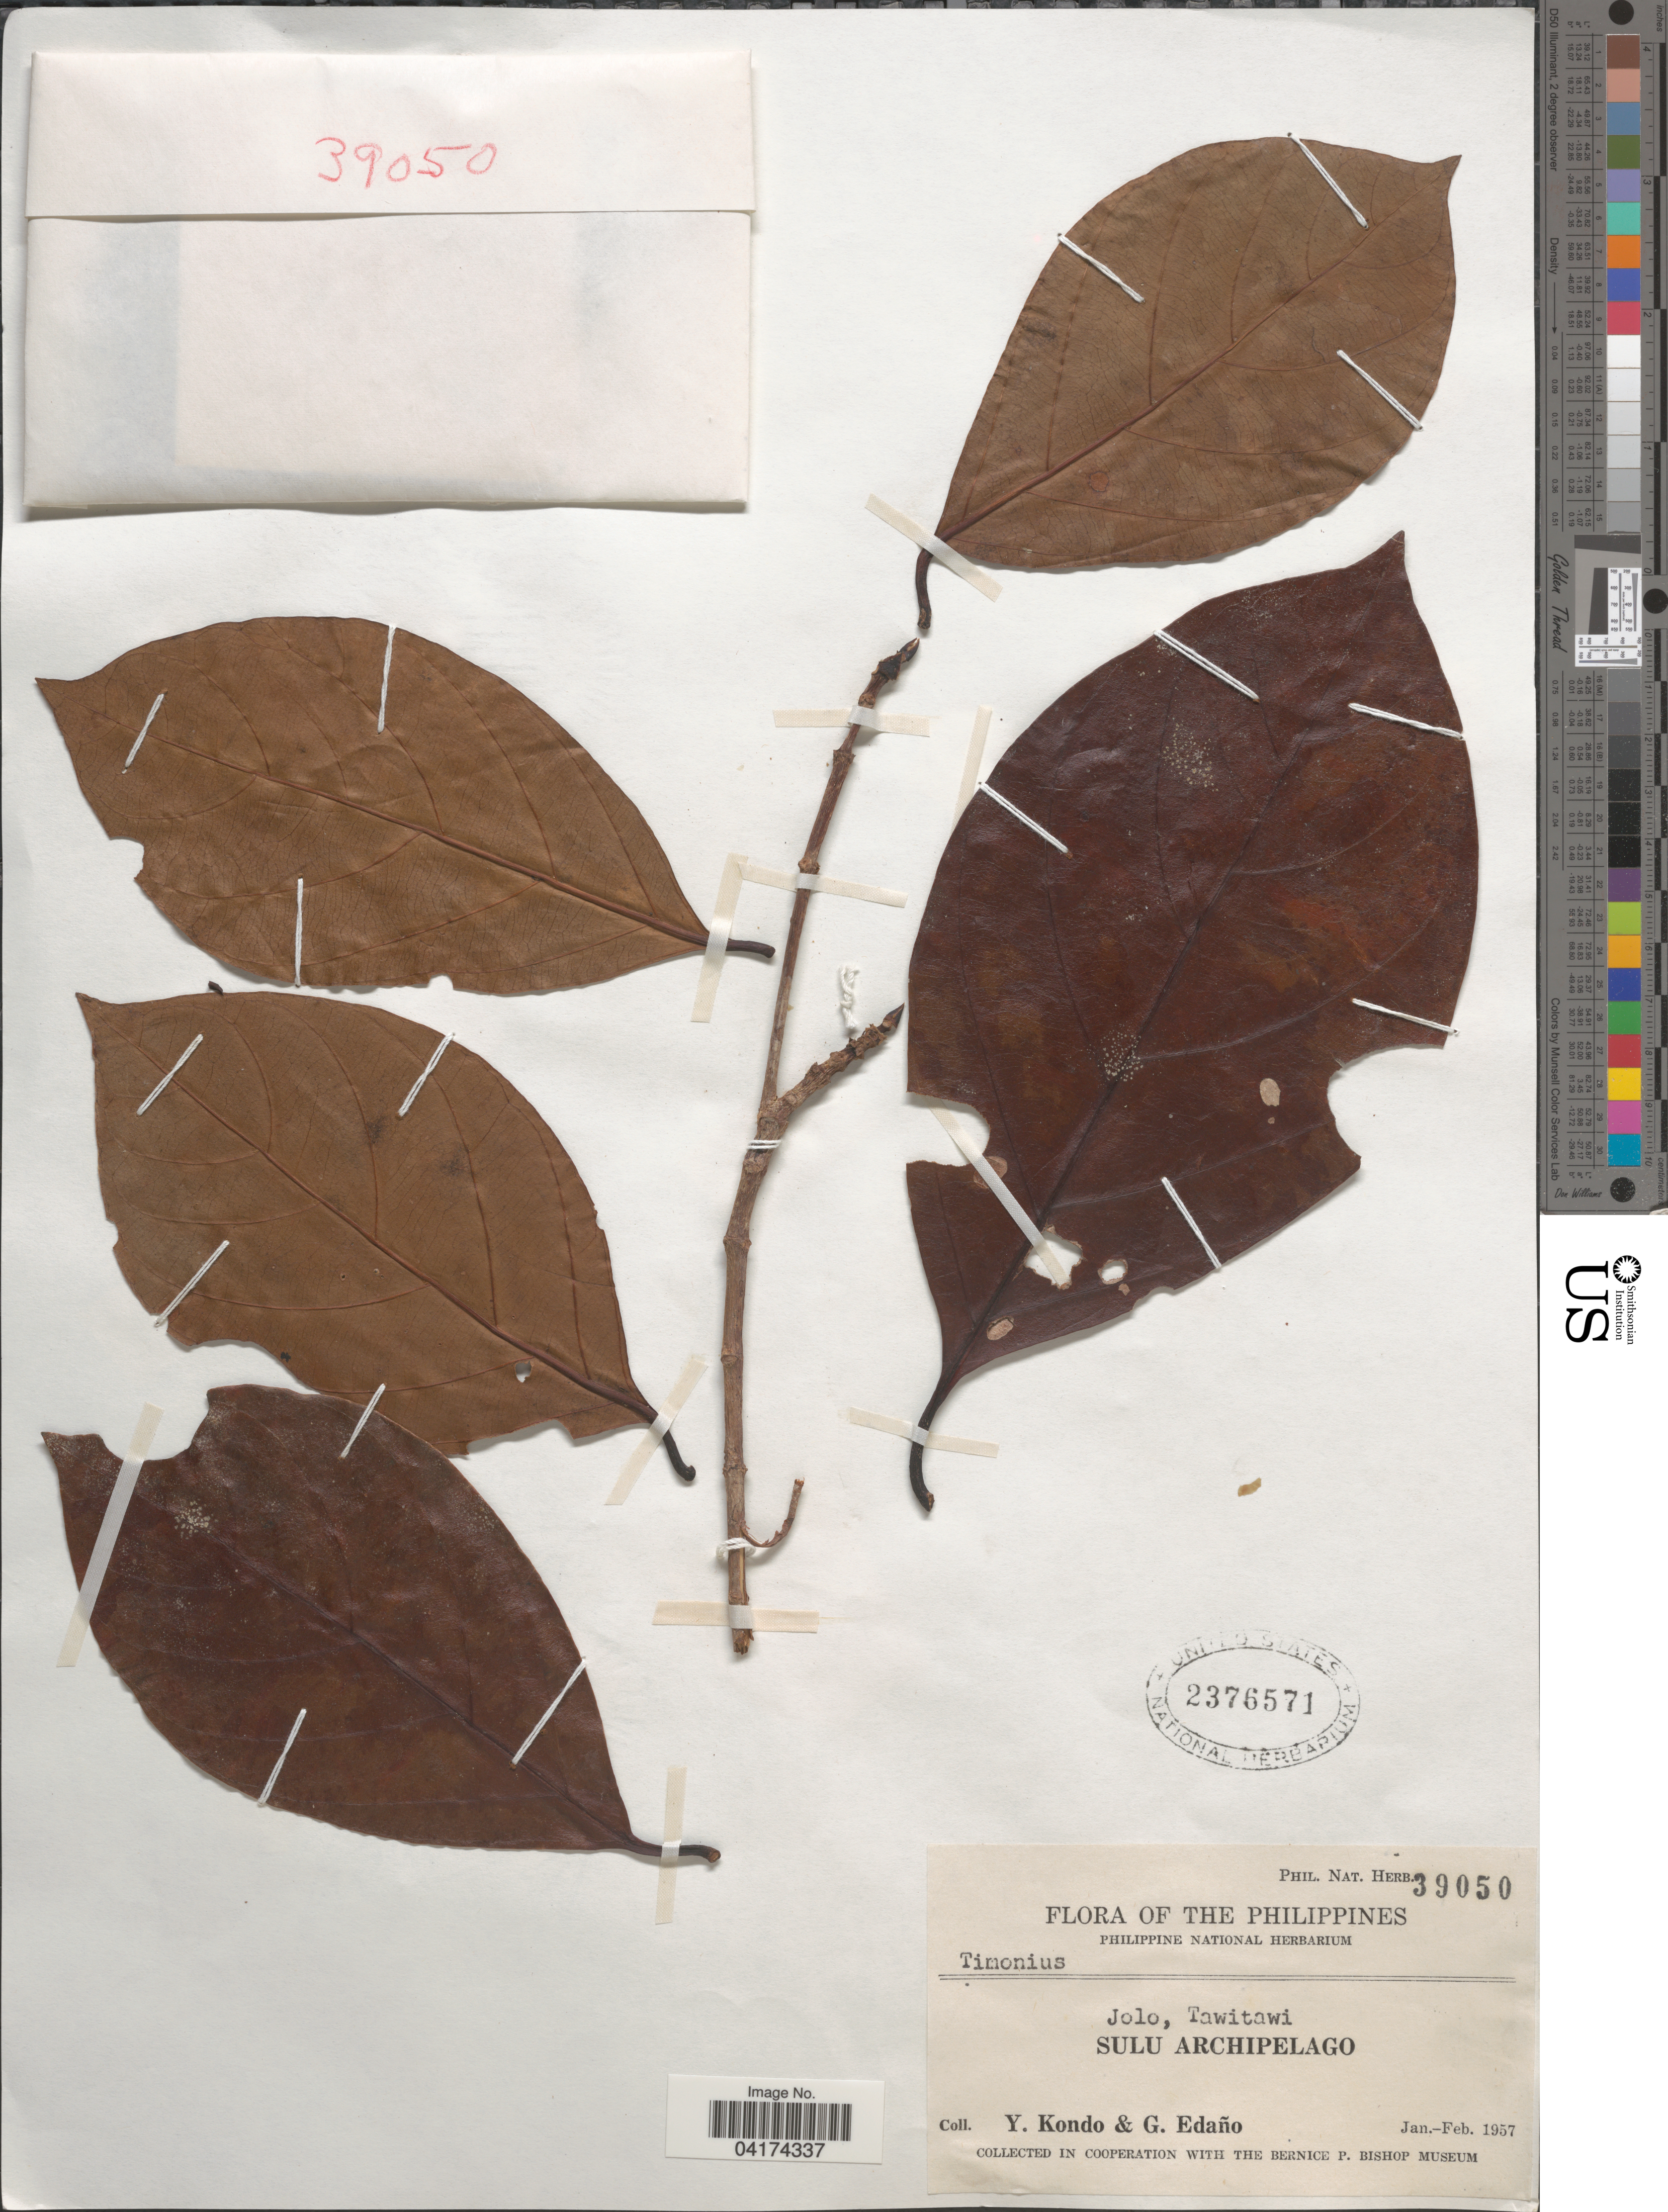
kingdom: Plantae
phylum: Tracheophyta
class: Magnoliopsida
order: Gentianales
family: Rubiaceae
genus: Timonius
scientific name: Timonius sp.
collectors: Y. Kondo & G. Edaño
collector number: Phil. Nat. Herb. 39050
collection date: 1957-01/1957-02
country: Philippines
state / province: Muslim Mindanao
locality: Jolo, Tawitawi. Sulu Archipelago.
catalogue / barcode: US 2376571